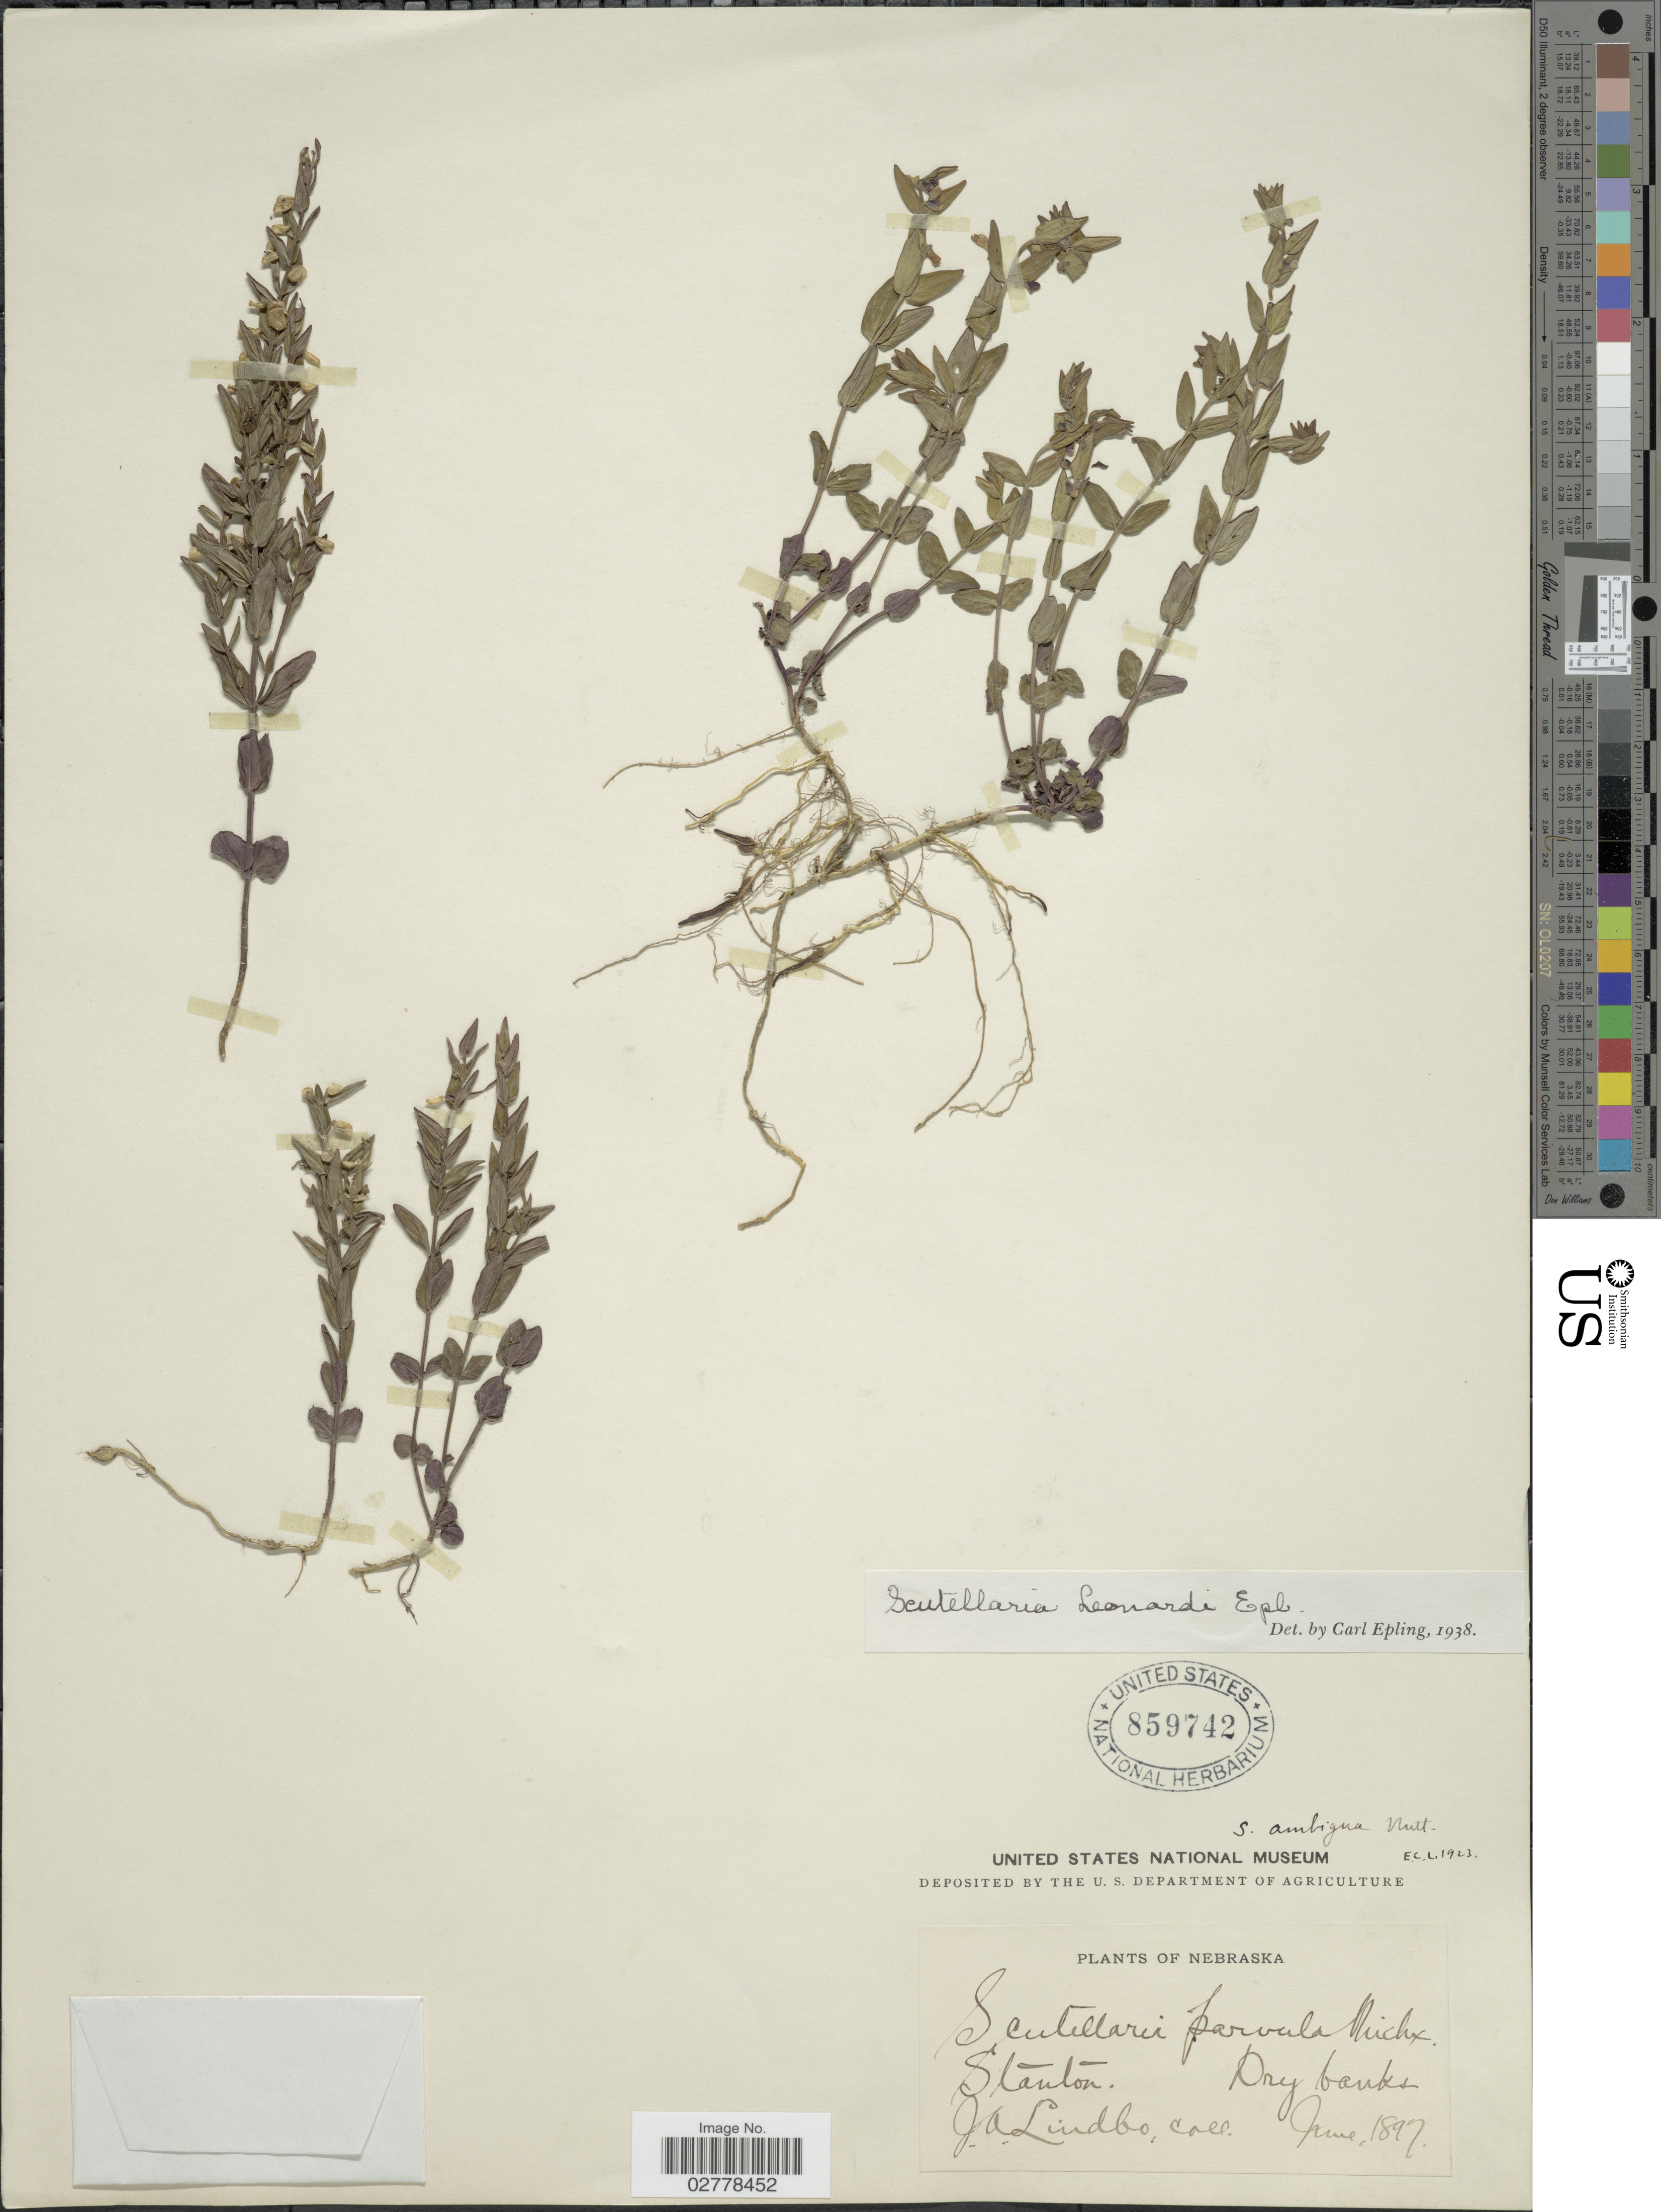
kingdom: Plantae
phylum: Tracheophyta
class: Magnoliopsida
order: Lamiales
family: Lamiaceae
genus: Scutellaria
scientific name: Scutellaria leonardii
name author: Epling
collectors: J. Lindbo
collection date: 1897-06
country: United States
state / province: Nebraska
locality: Stanton.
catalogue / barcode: US 859742